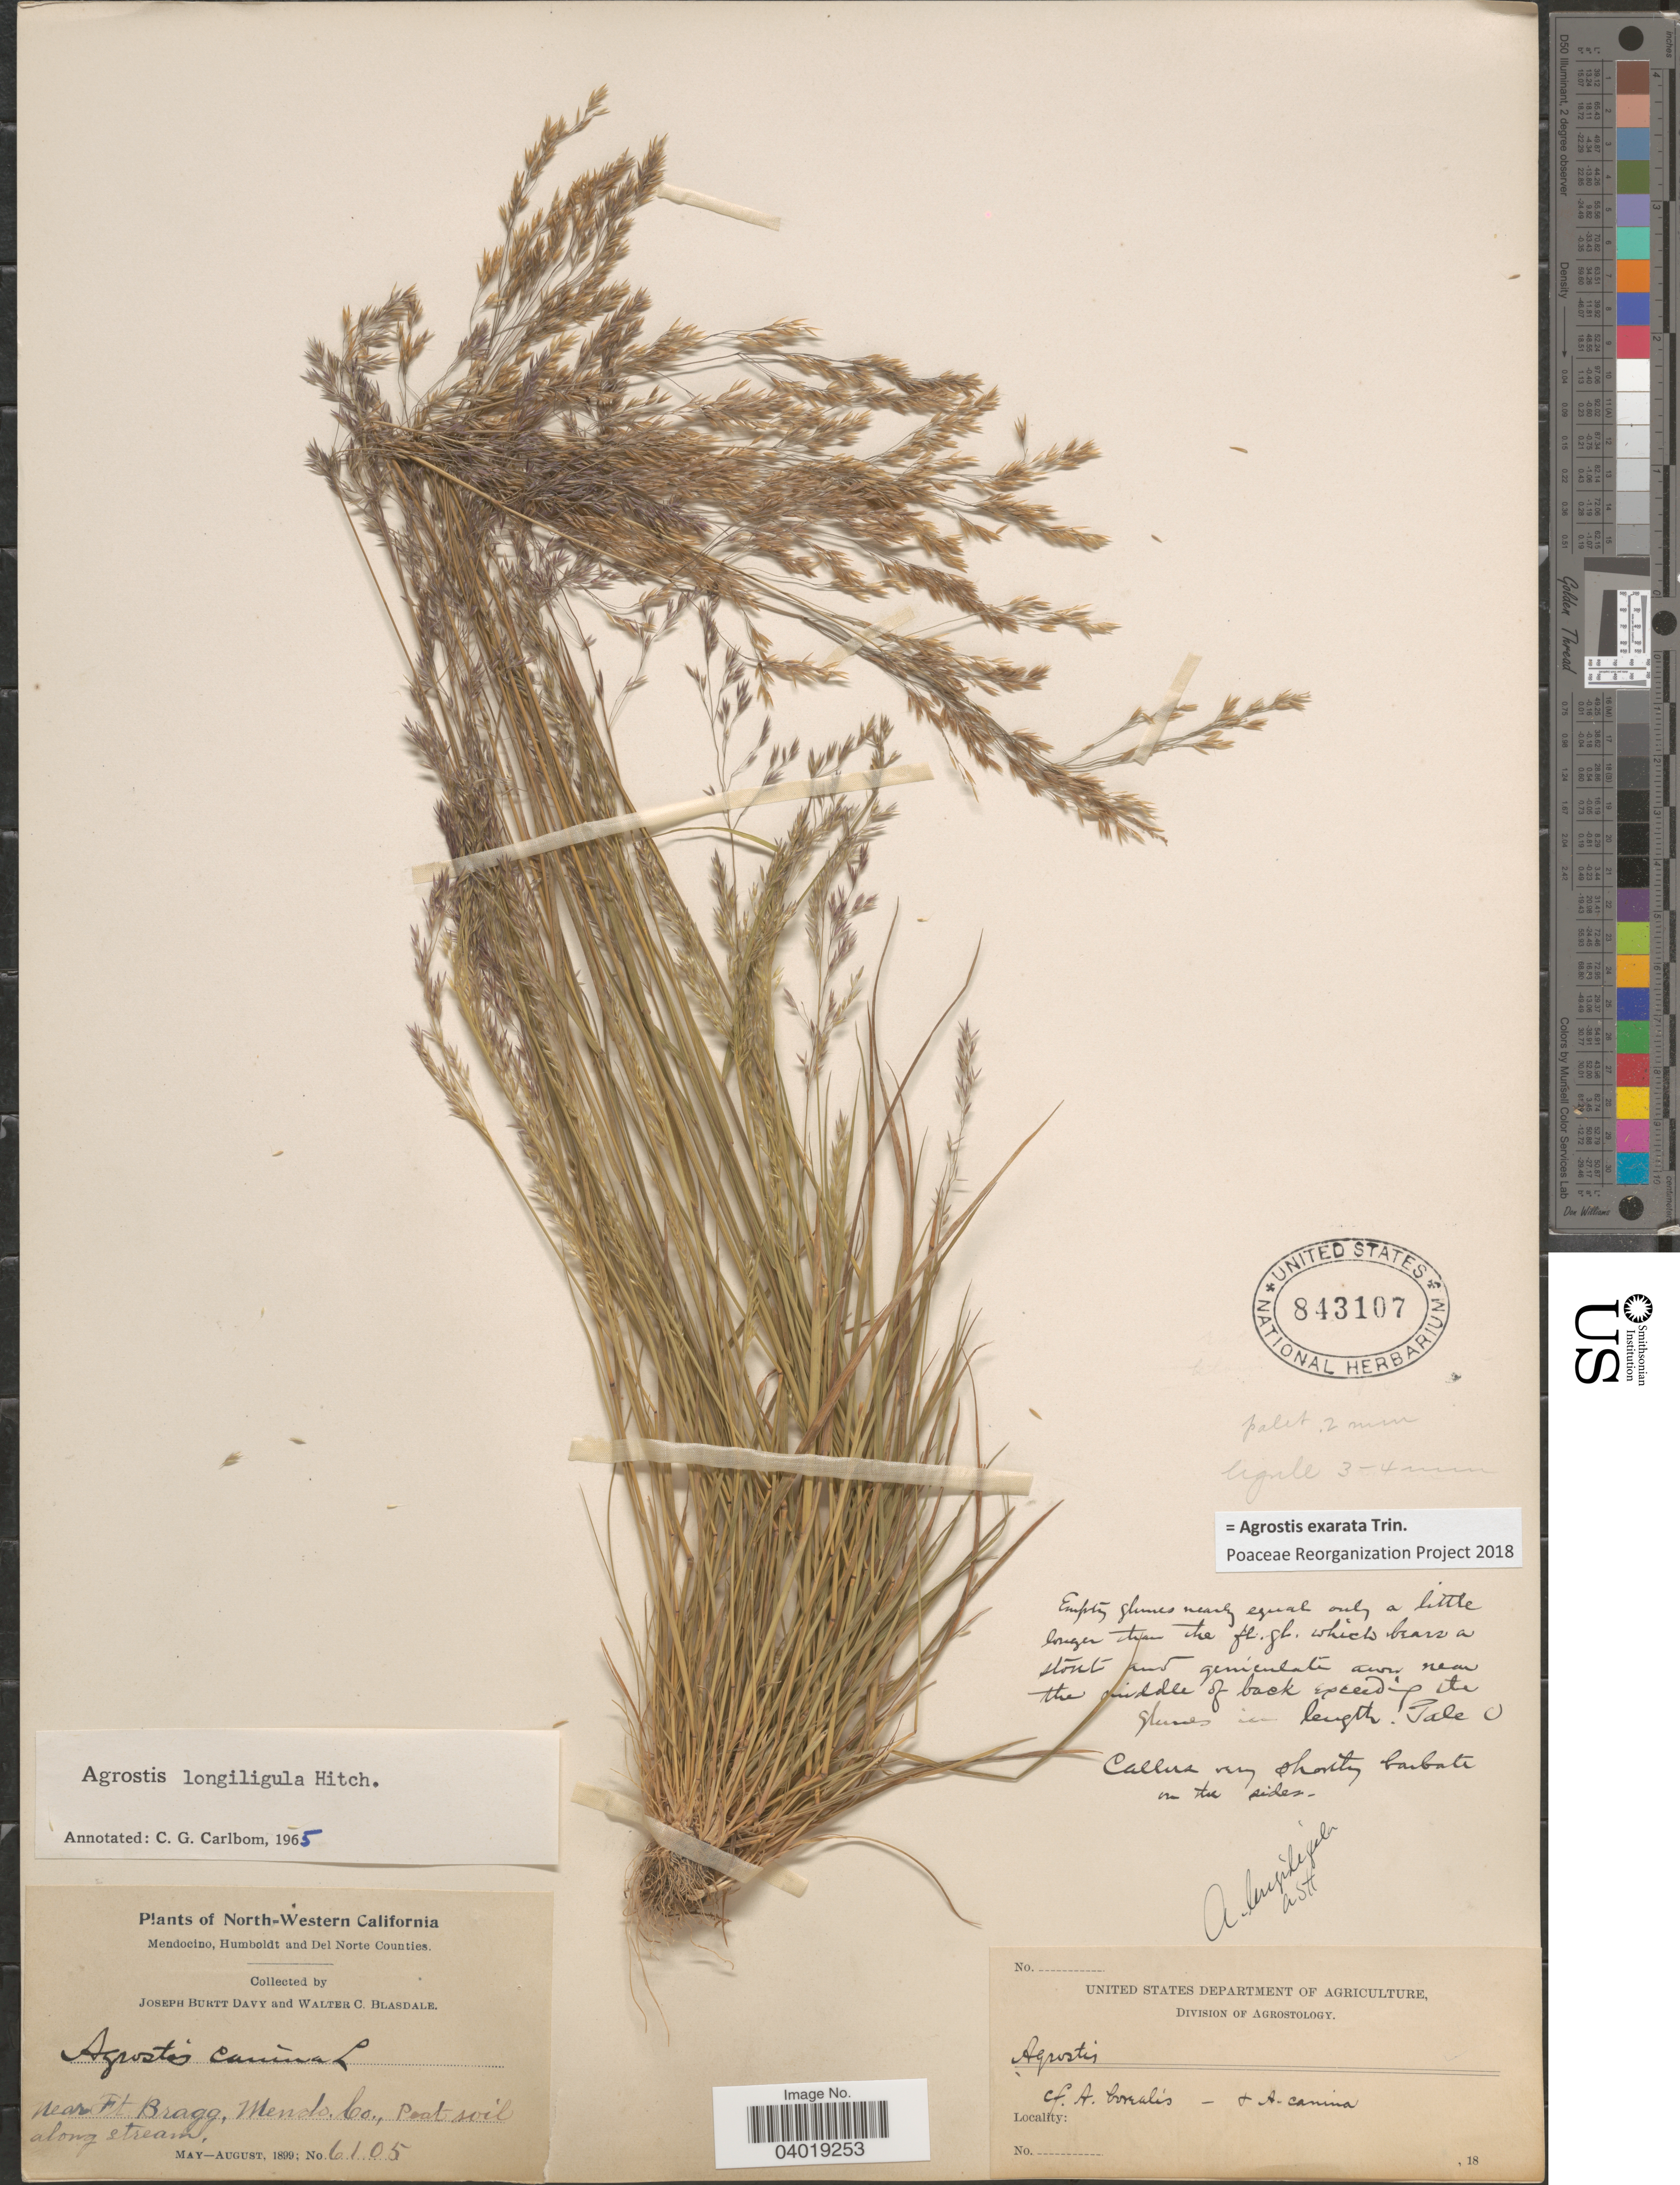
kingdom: Plantae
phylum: Tracheophyta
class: Liliopsida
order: Poales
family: Poaceae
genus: Agrostis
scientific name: Agrostis exarata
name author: Trin.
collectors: J. Burtt Davy & W. Blasdale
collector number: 6105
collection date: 1899-05/1899-08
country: United States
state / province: California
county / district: Mendocino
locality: North-Western California. Near Ft. Bragg, Mendocino Co.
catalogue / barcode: US 843107